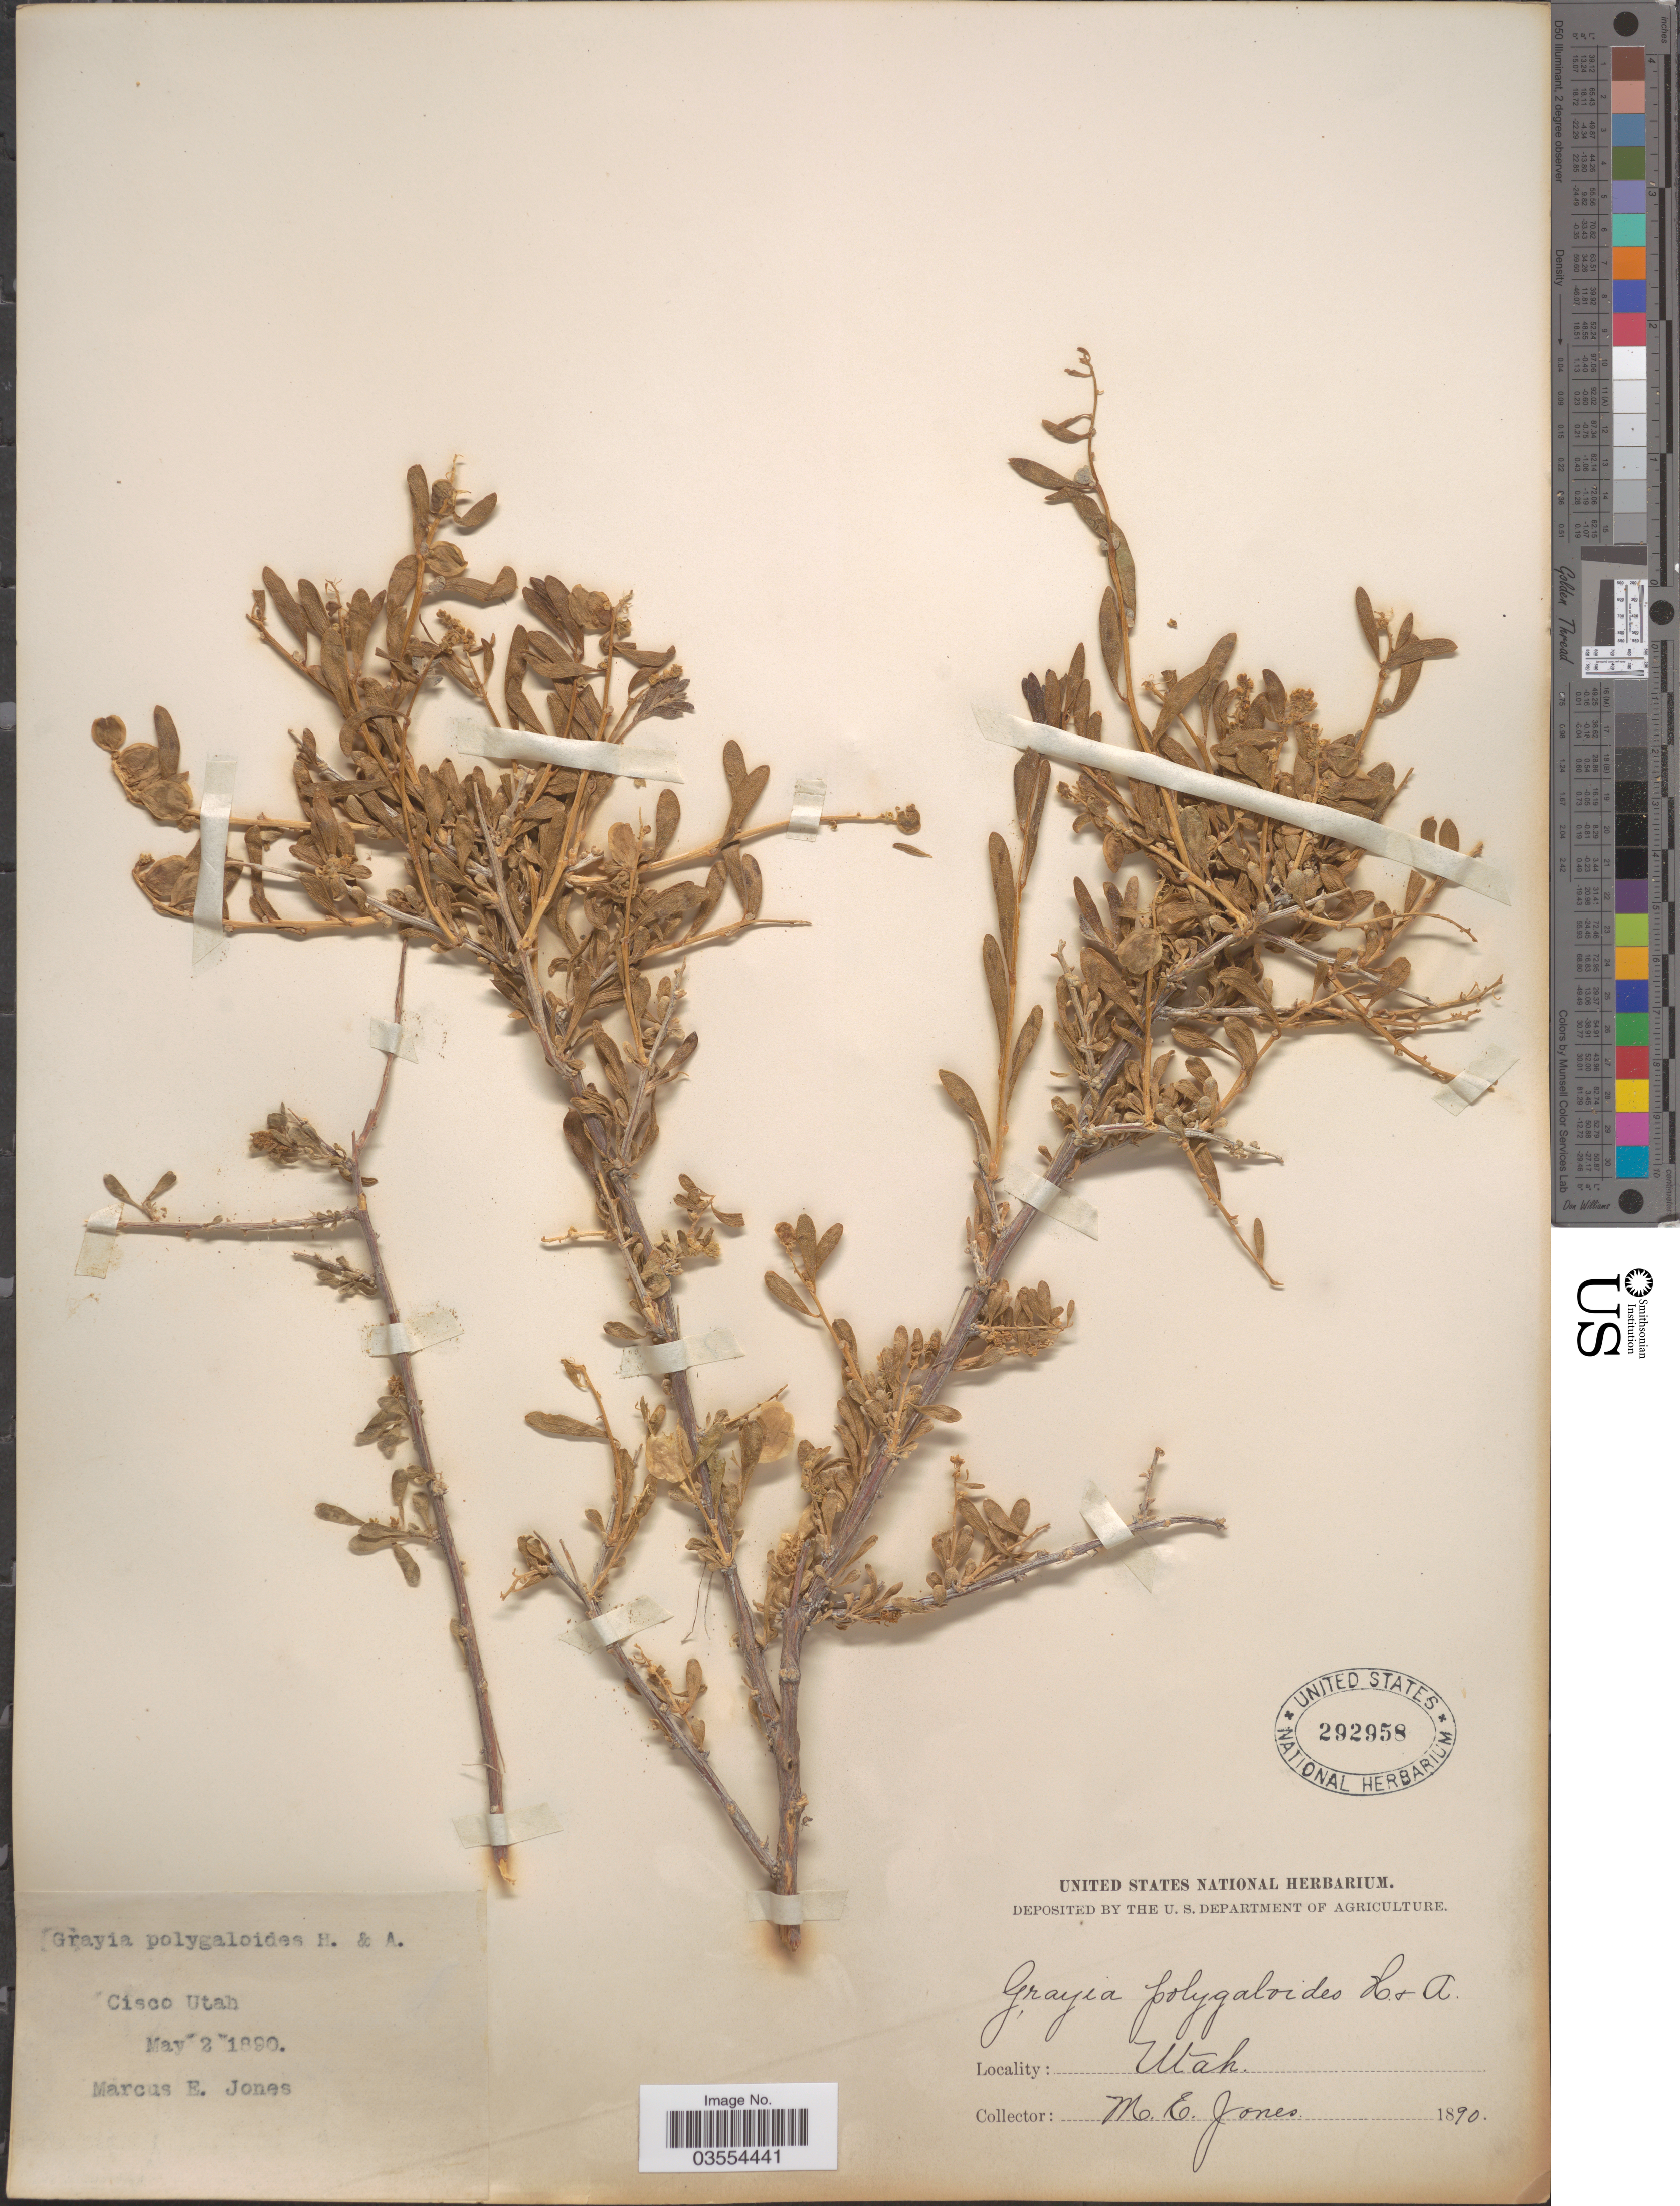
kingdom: Plantae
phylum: Tracheophyta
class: Magnoliopsida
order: Caryophyllales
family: Amaranthaceae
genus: Grayia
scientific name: Grayia spinosa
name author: (Hook.) Moq.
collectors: M. E. Jones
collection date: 1890-05-02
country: United States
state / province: Utah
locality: Cisco Utah.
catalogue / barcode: US 292958